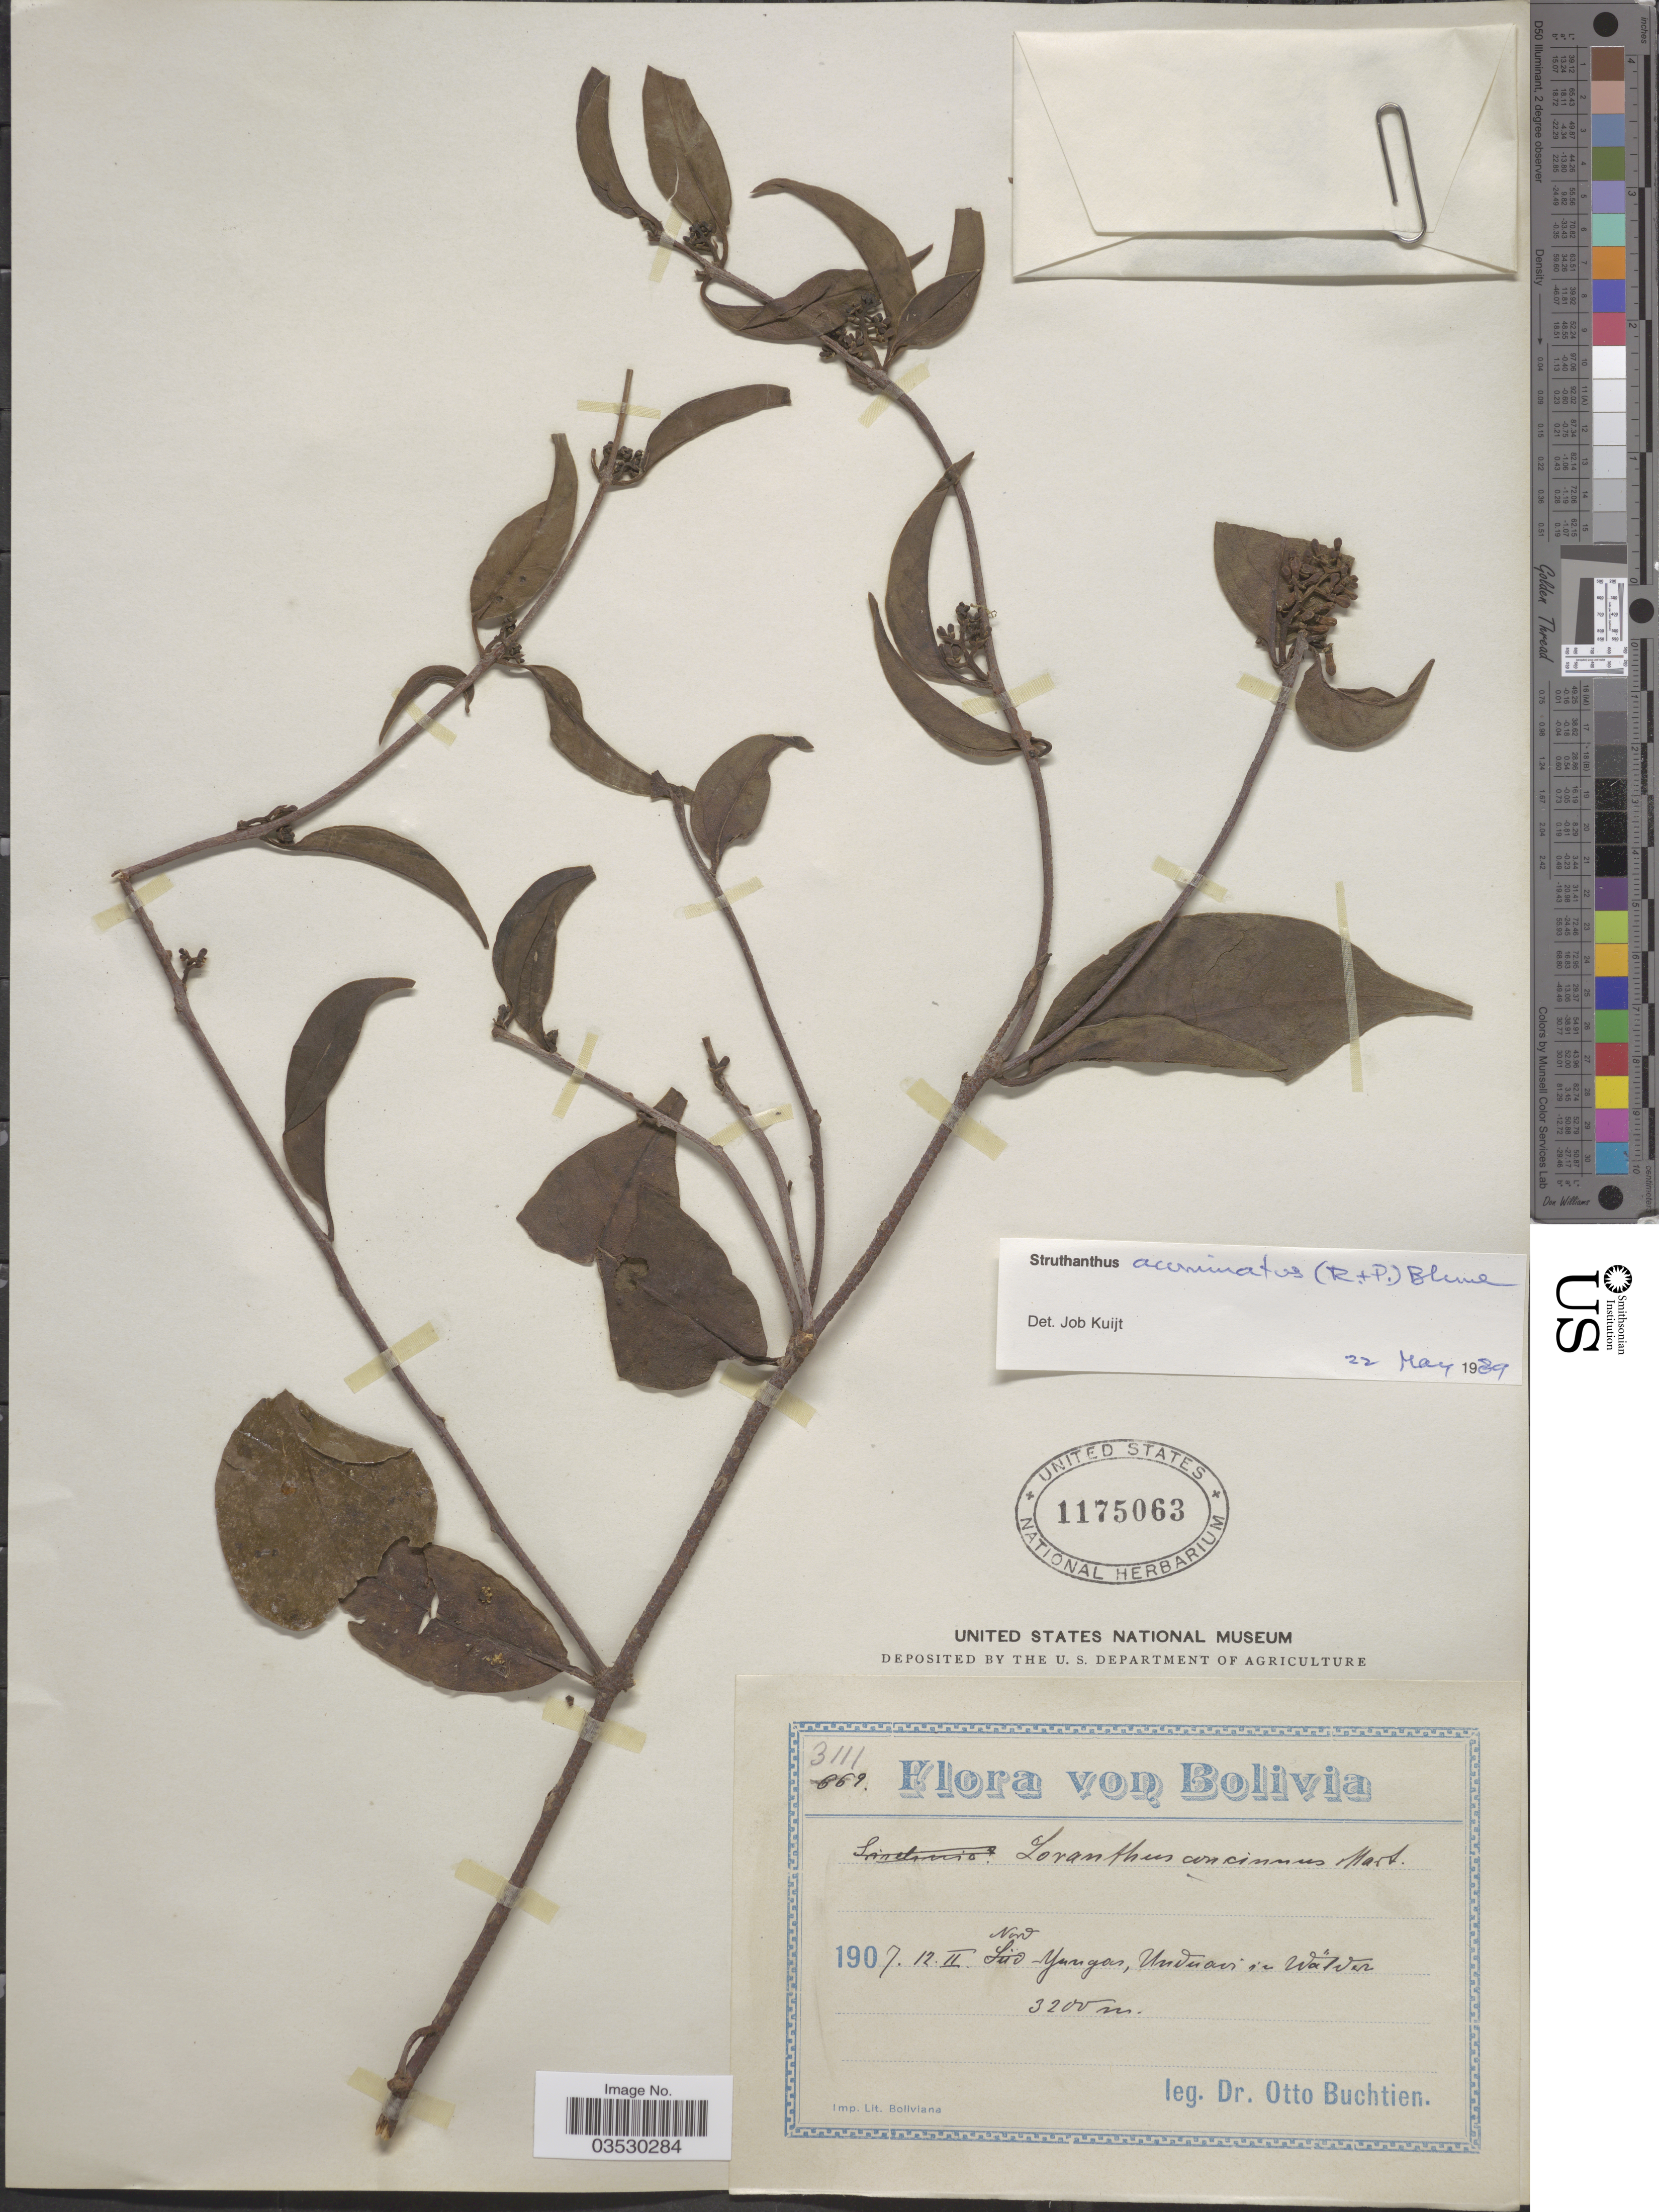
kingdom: Plantae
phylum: Tracheophyta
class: Magnoliopsida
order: Santalales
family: Loranthaceae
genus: Struthanthus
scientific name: Struthanthus acuminatus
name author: (Ruiz & Pav.) G. Don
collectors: O. Buchtien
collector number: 3111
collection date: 1907-02-12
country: Bolivia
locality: Nord-Yungas, Unduavi ir Wälden.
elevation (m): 3200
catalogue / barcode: US 1175063